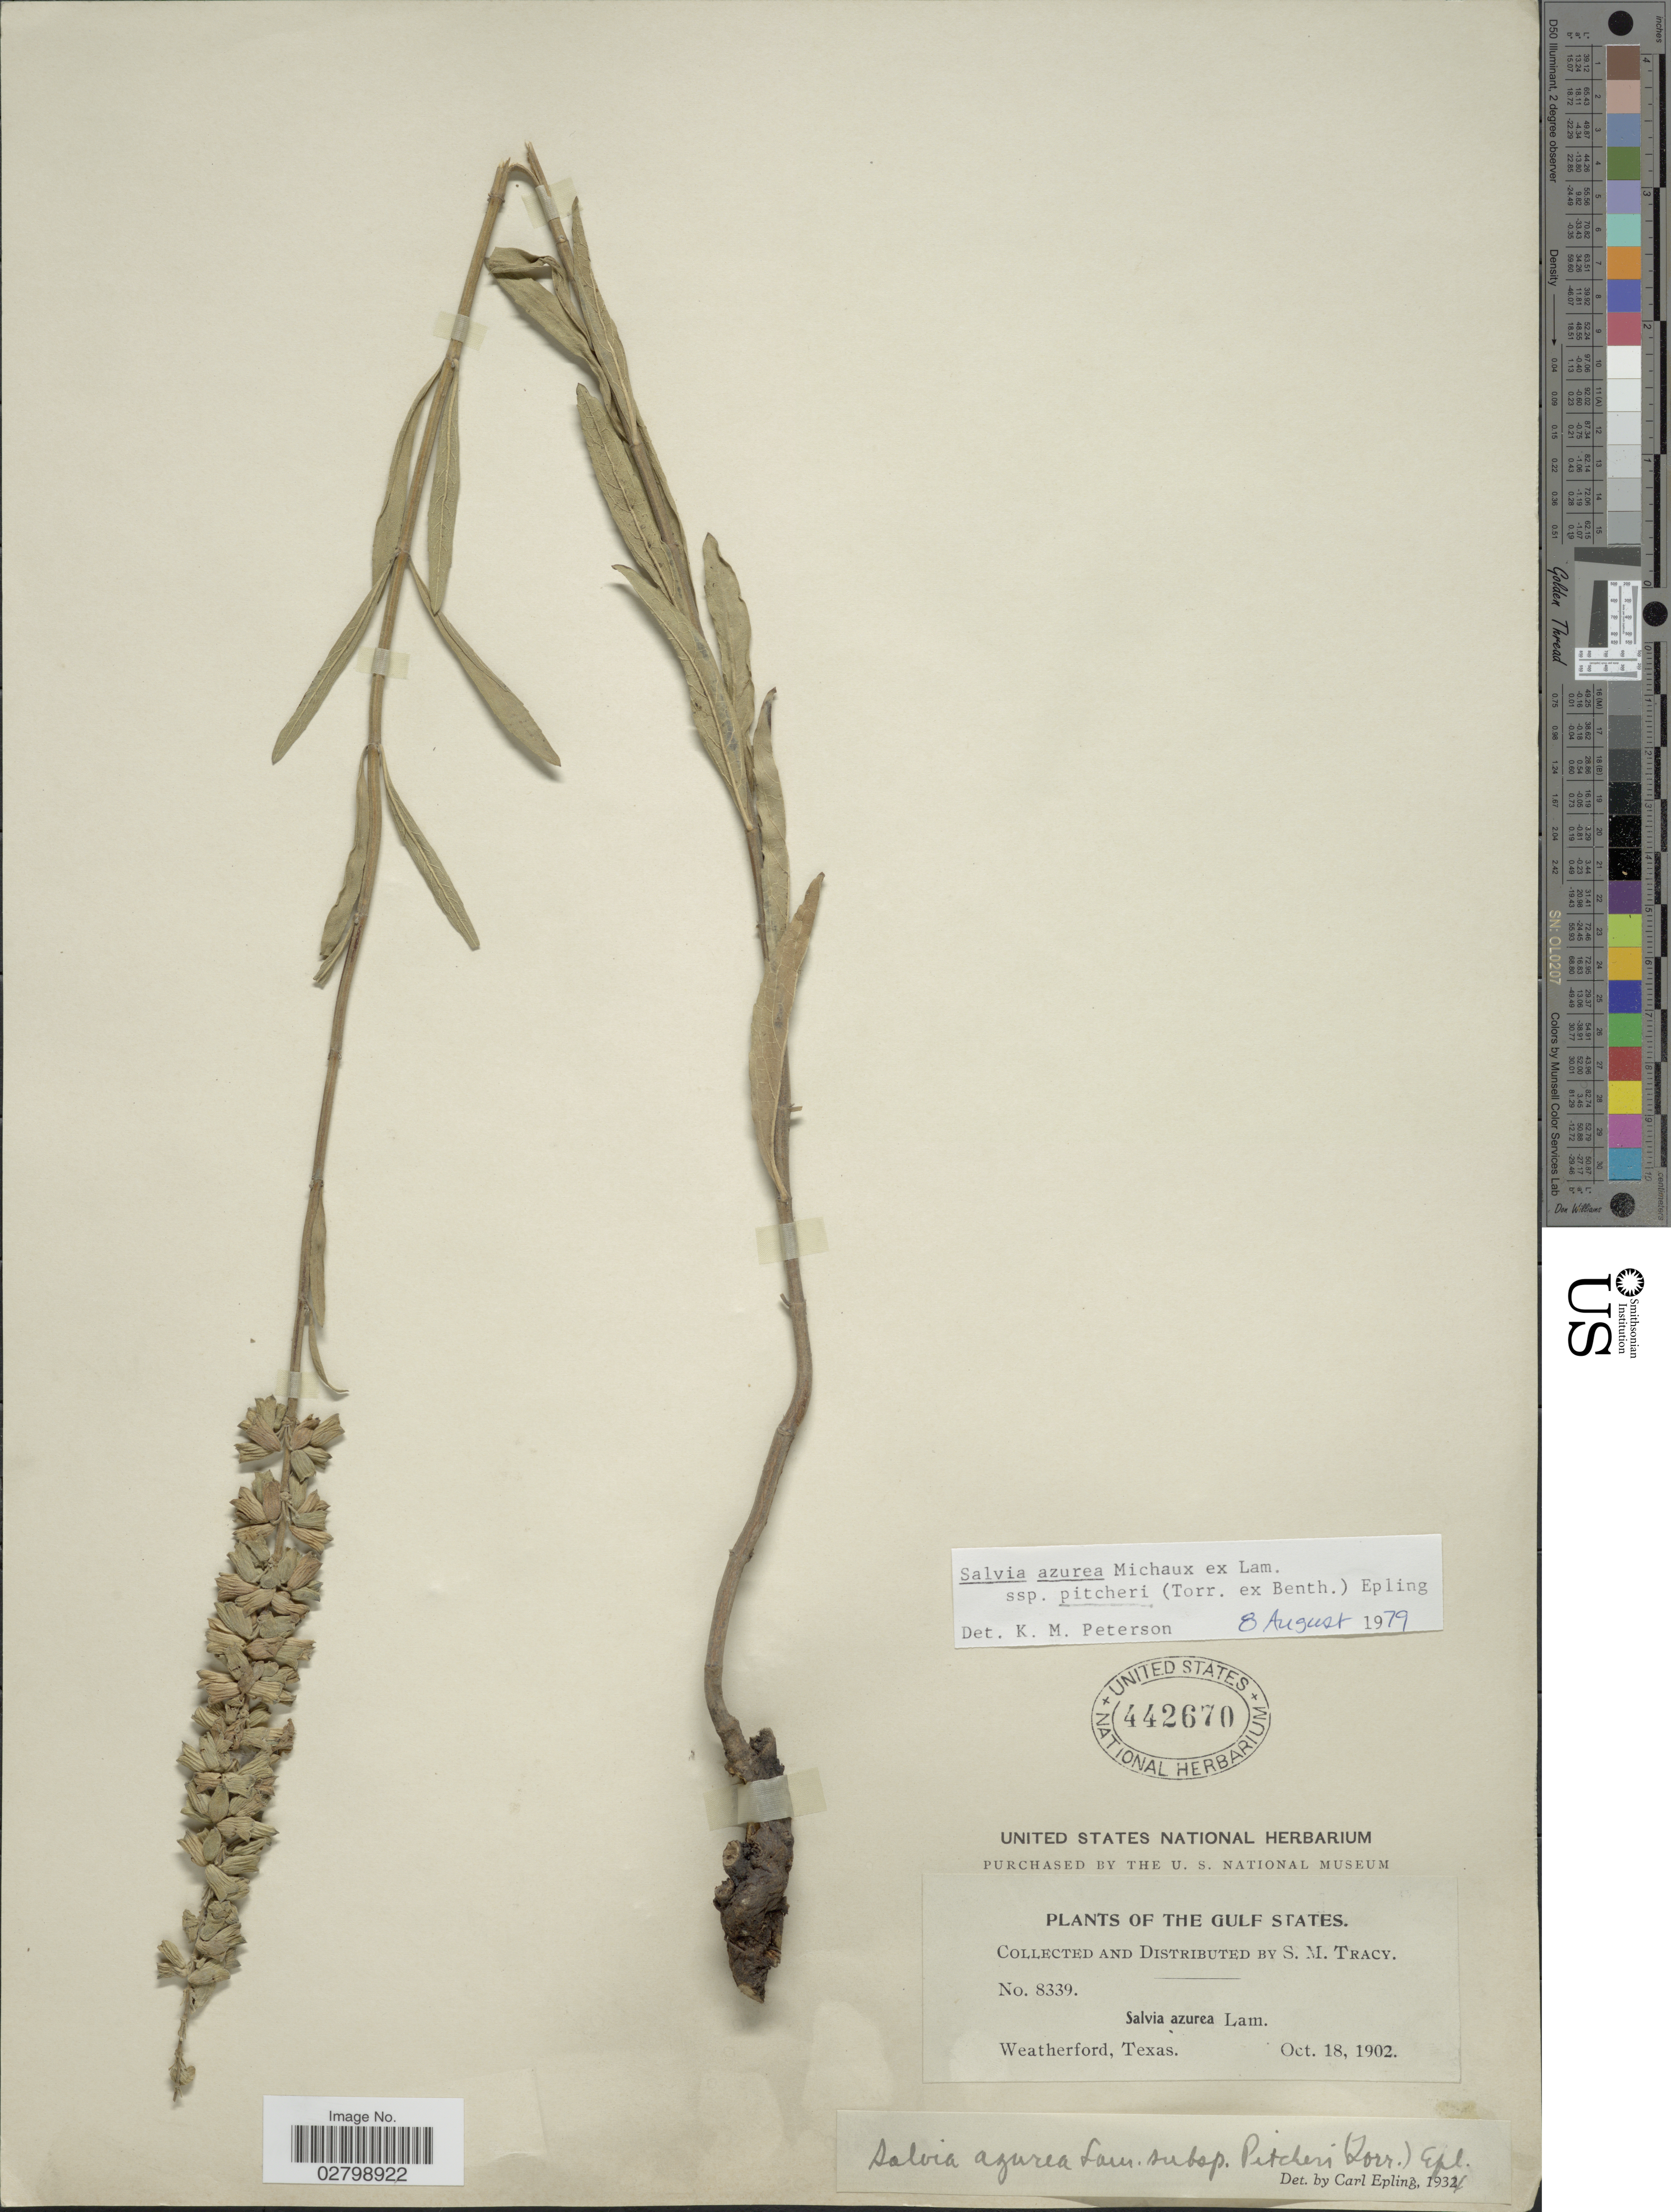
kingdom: Plantae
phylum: Tracheophyta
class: Magnoliopsida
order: Lamiales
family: Lamiaceae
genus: Salvia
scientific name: Salvia azurea subsp. pitcheri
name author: Michx. ex Lam.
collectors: S. M. Tracy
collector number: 8339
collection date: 1902-10-18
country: United States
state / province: Texas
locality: Gulf States. Weatherford.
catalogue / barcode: US 442670